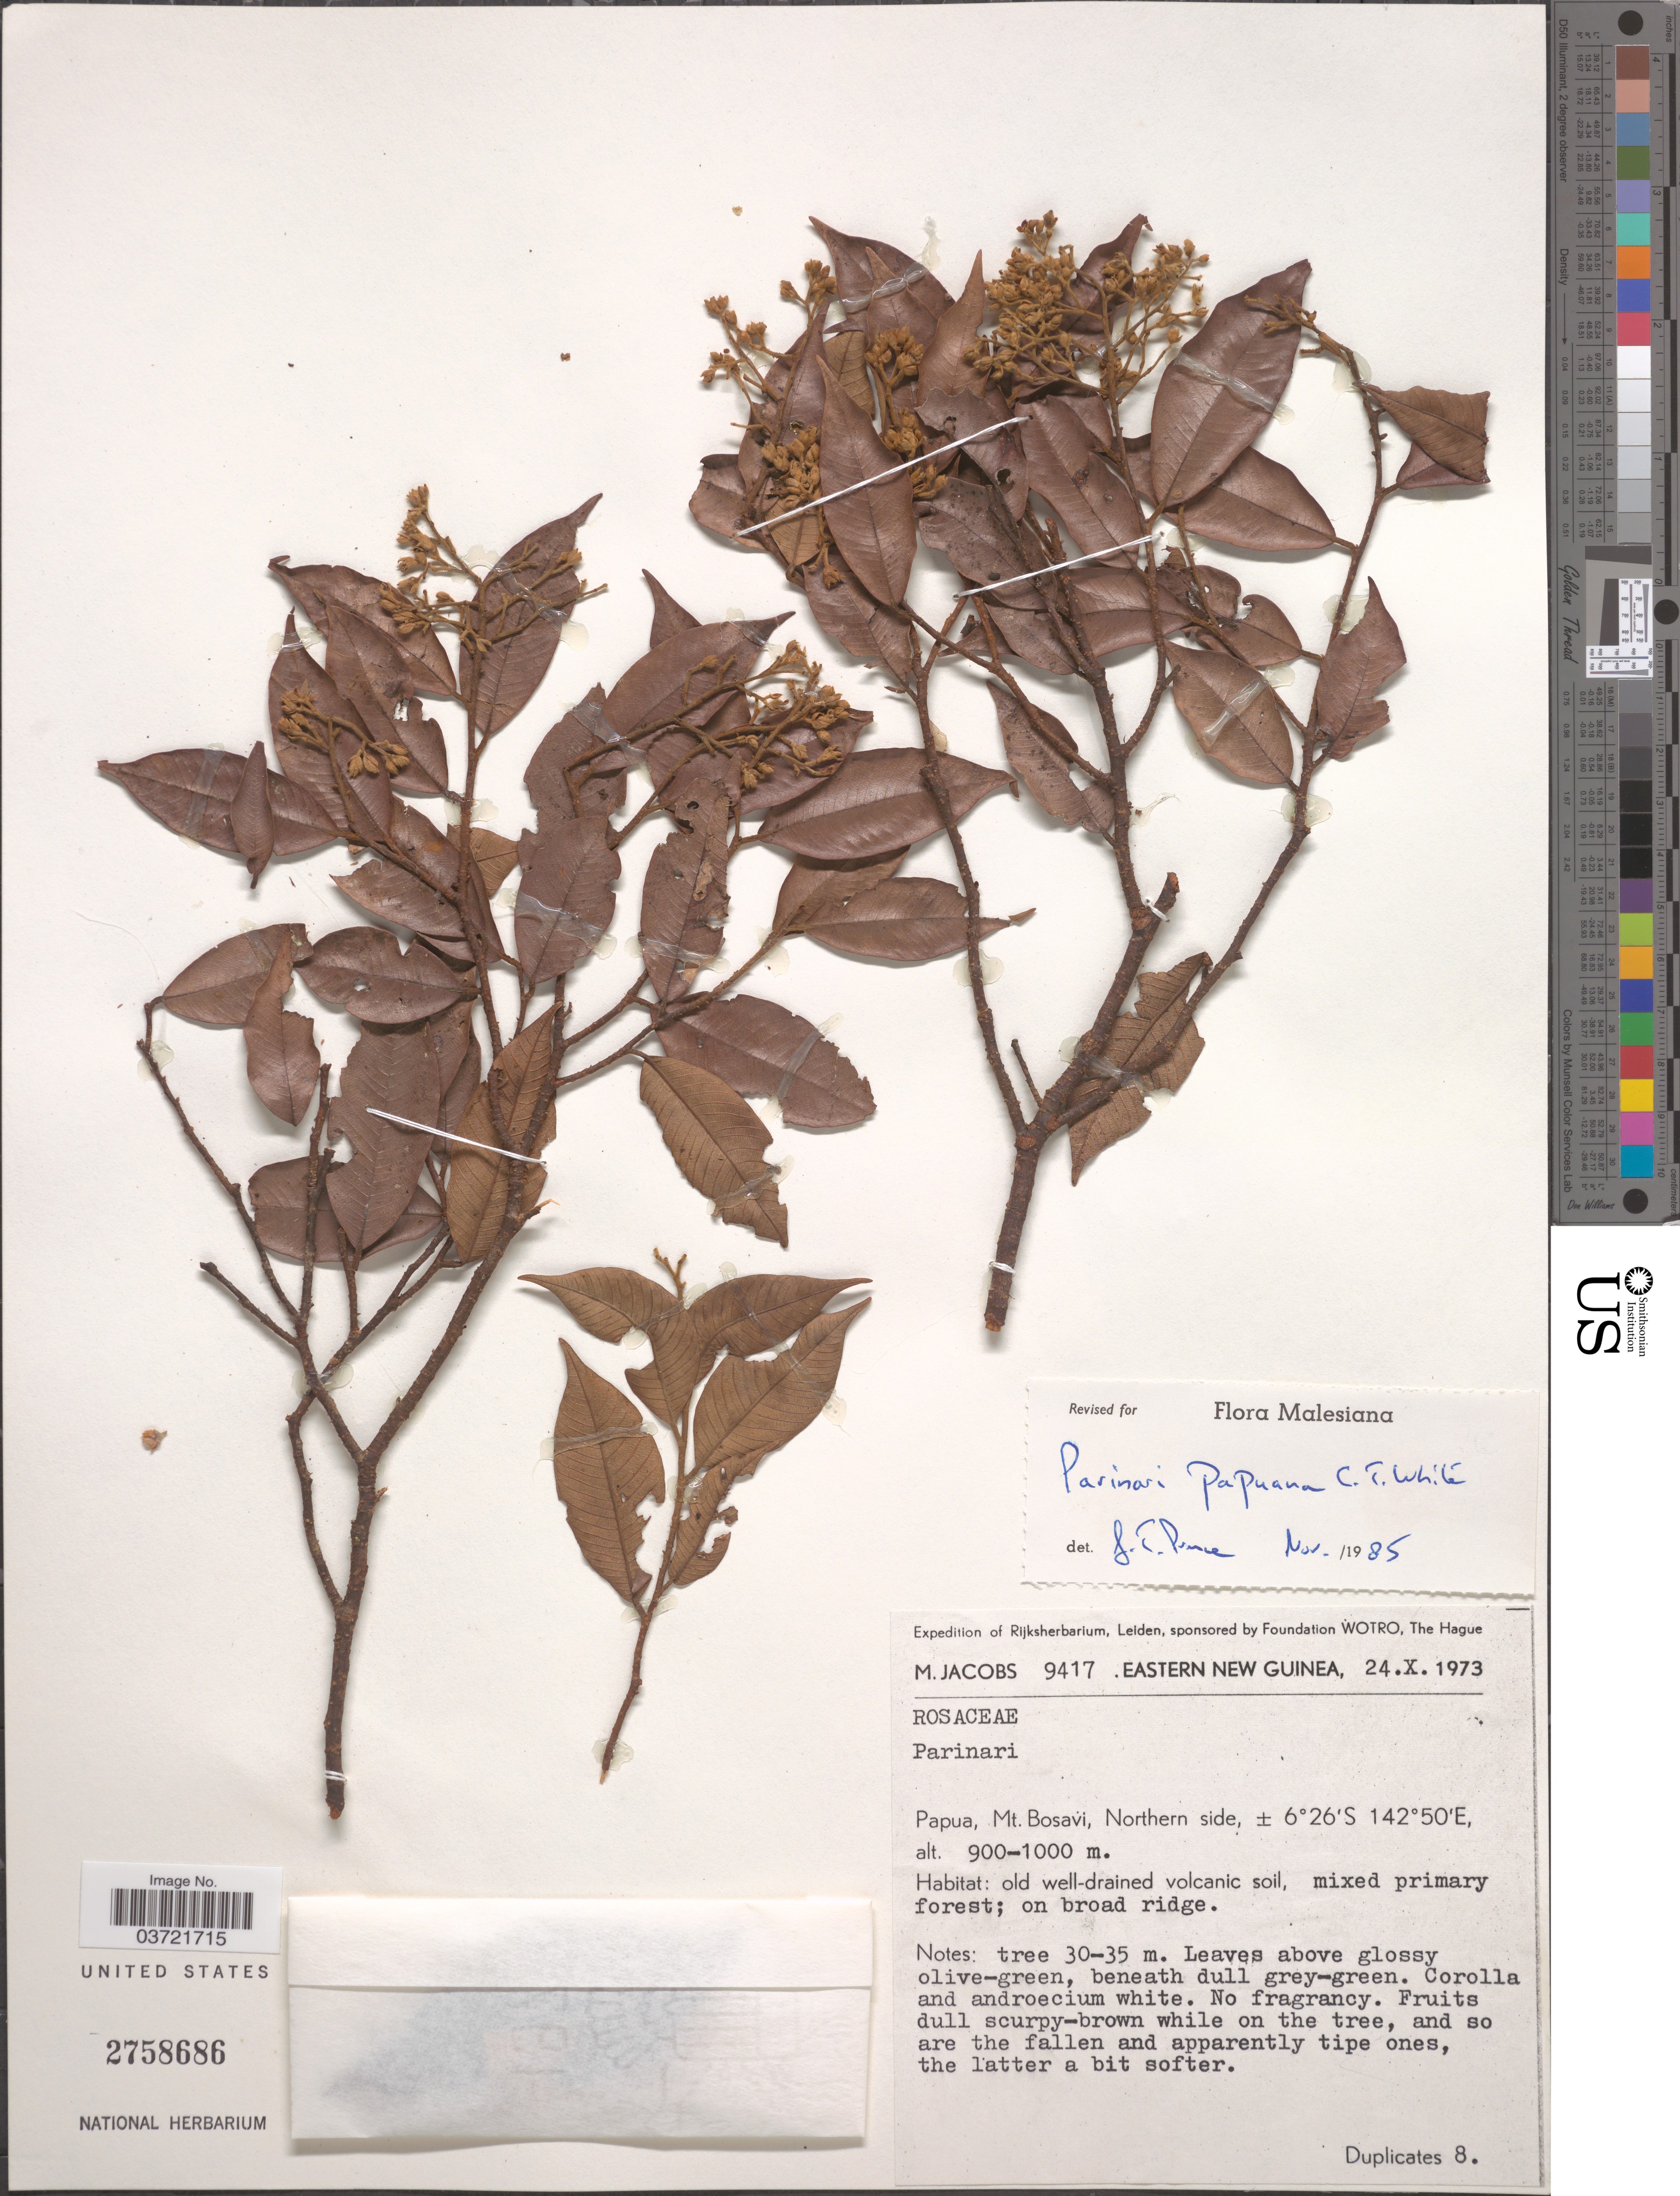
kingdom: Plantae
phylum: Tracheophyta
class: Magnoliopsida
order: Malpighiales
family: Chrysobalanaceae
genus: Parinari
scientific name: Parinari papuana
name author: C.T. White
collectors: M. Jacobs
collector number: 9417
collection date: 1973-10-24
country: Papua New Guinea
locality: Eastern New Guinea. Papua, Mt. Bosavi, Northern side.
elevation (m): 900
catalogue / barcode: US 2758686